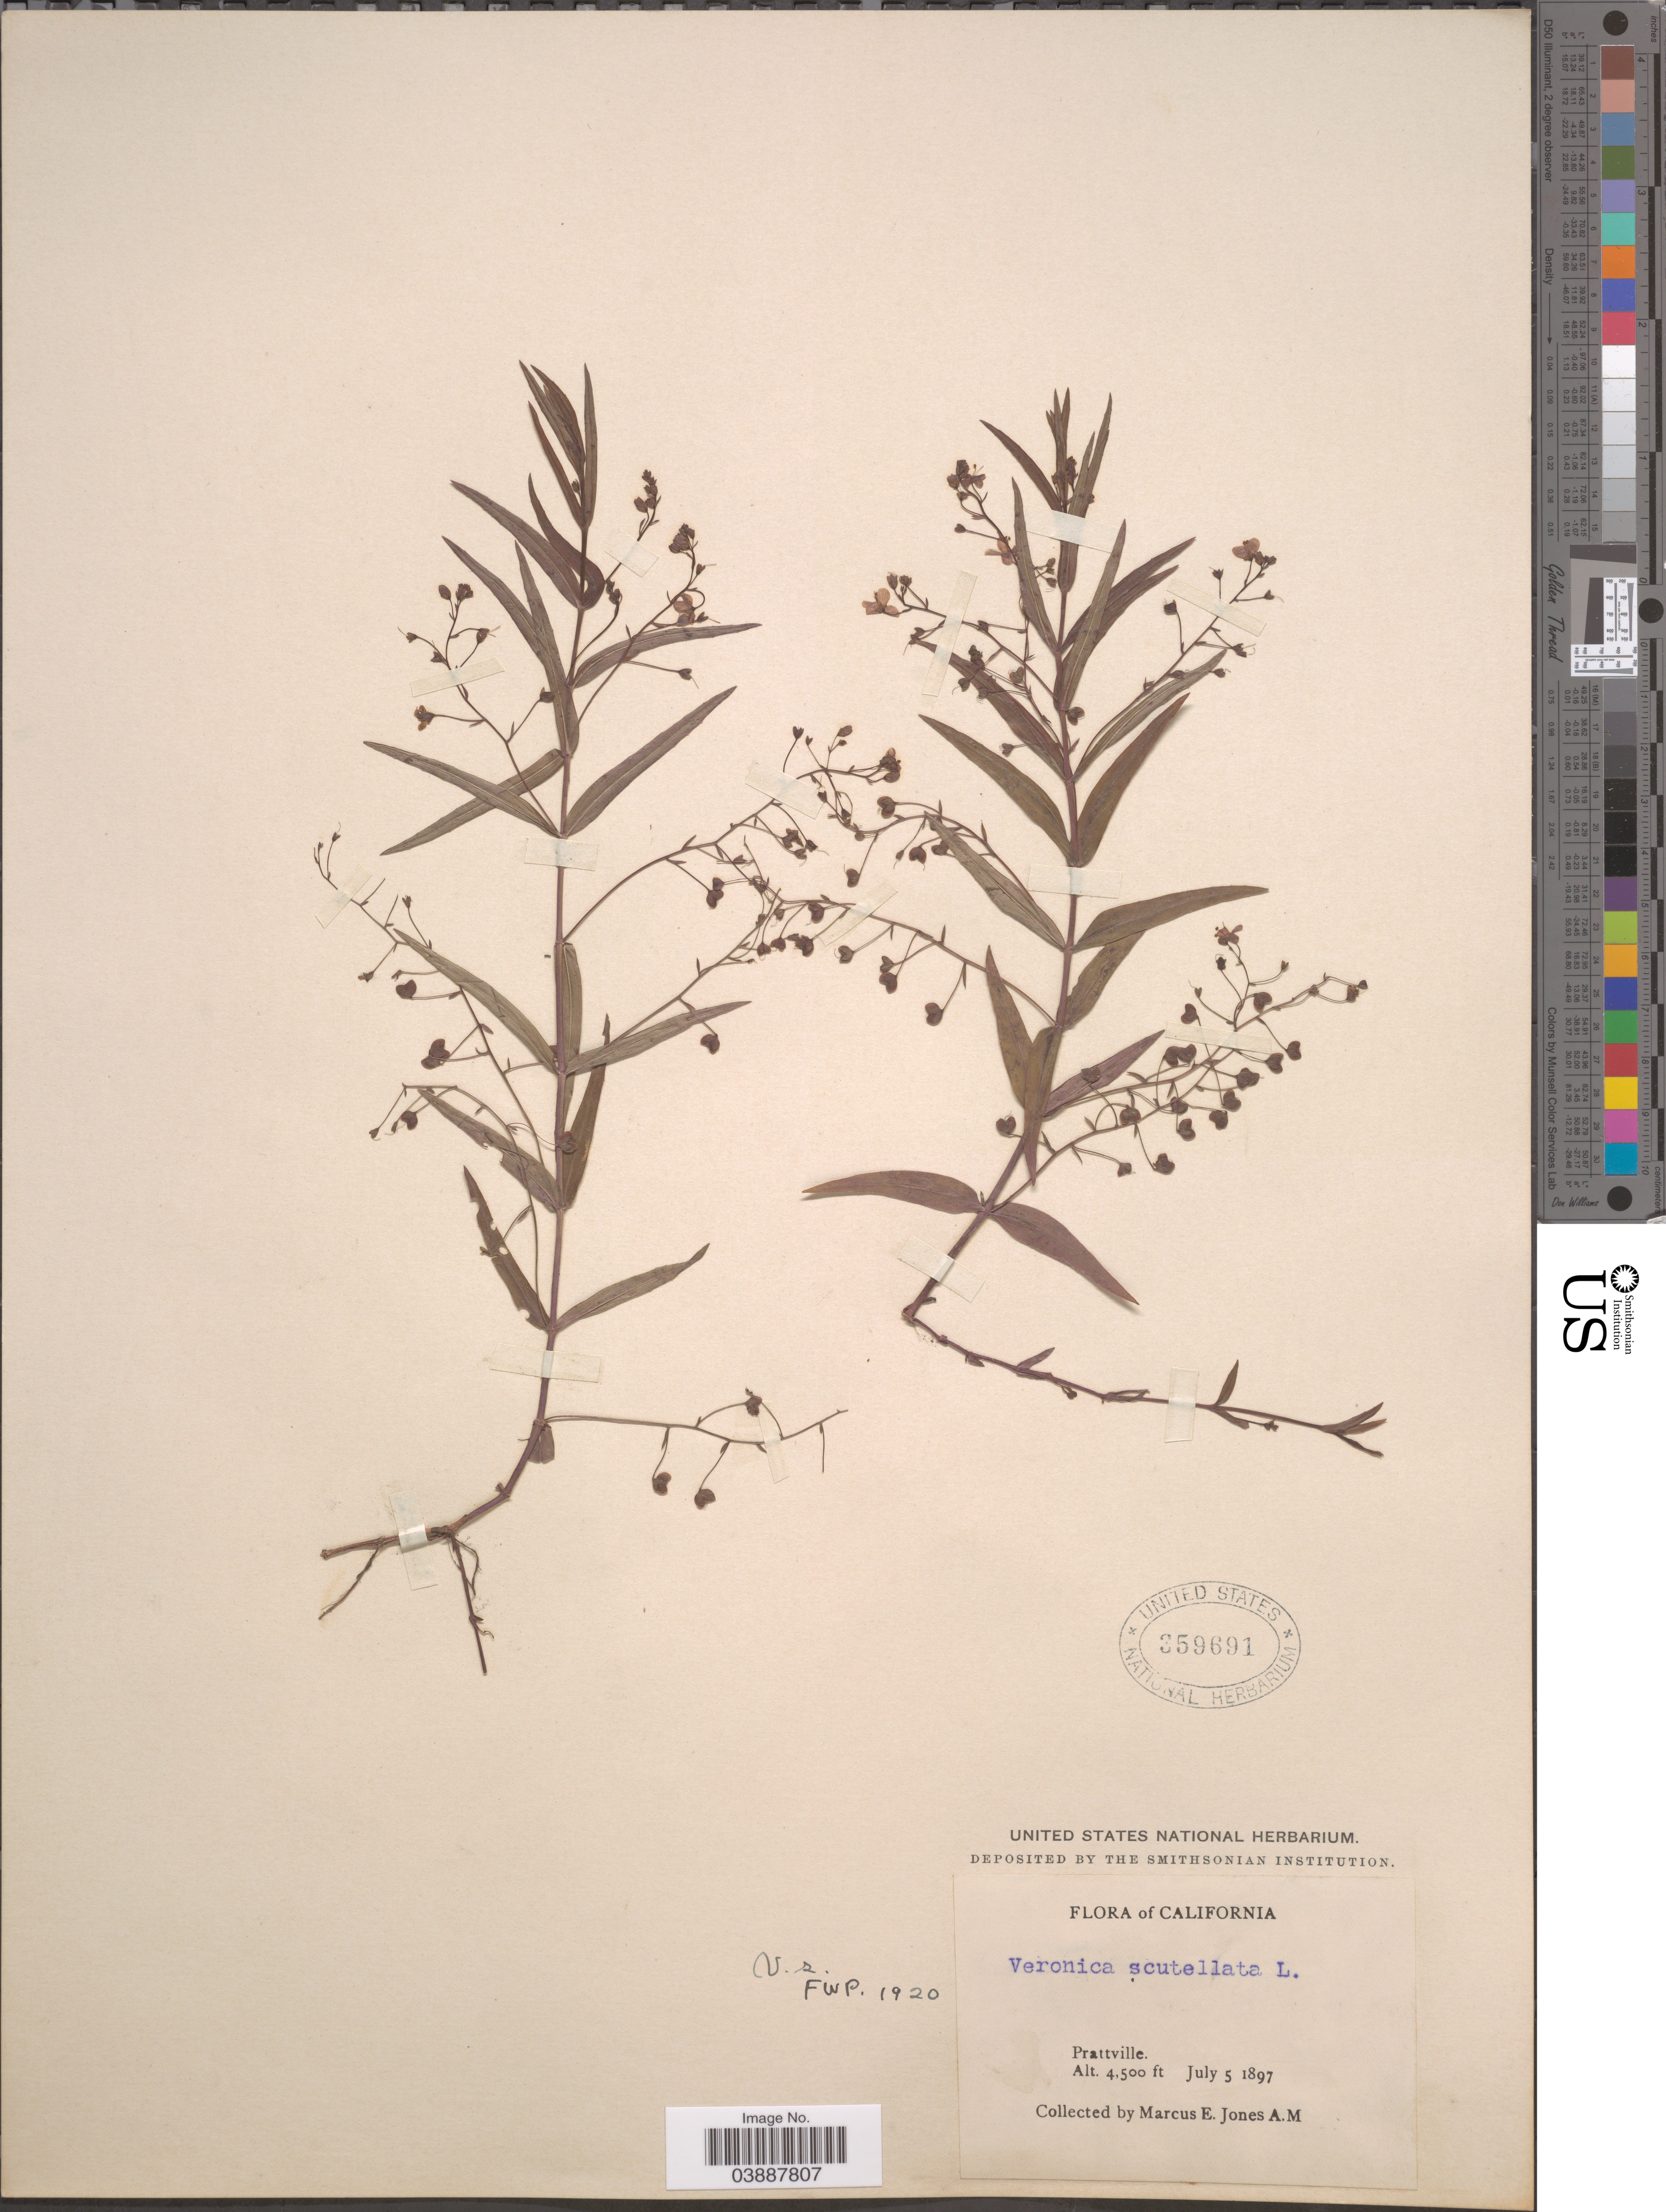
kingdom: Plantae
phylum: Tracheophyta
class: Magnoliopsida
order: Lamiales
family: Plantaginaceae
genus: Veronica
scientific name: Veronica scutellata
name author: L.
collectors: M. E. Jones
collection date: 1897-07-05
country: United States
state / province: California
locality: Prattville.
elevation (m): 1372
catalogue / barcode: US 359691